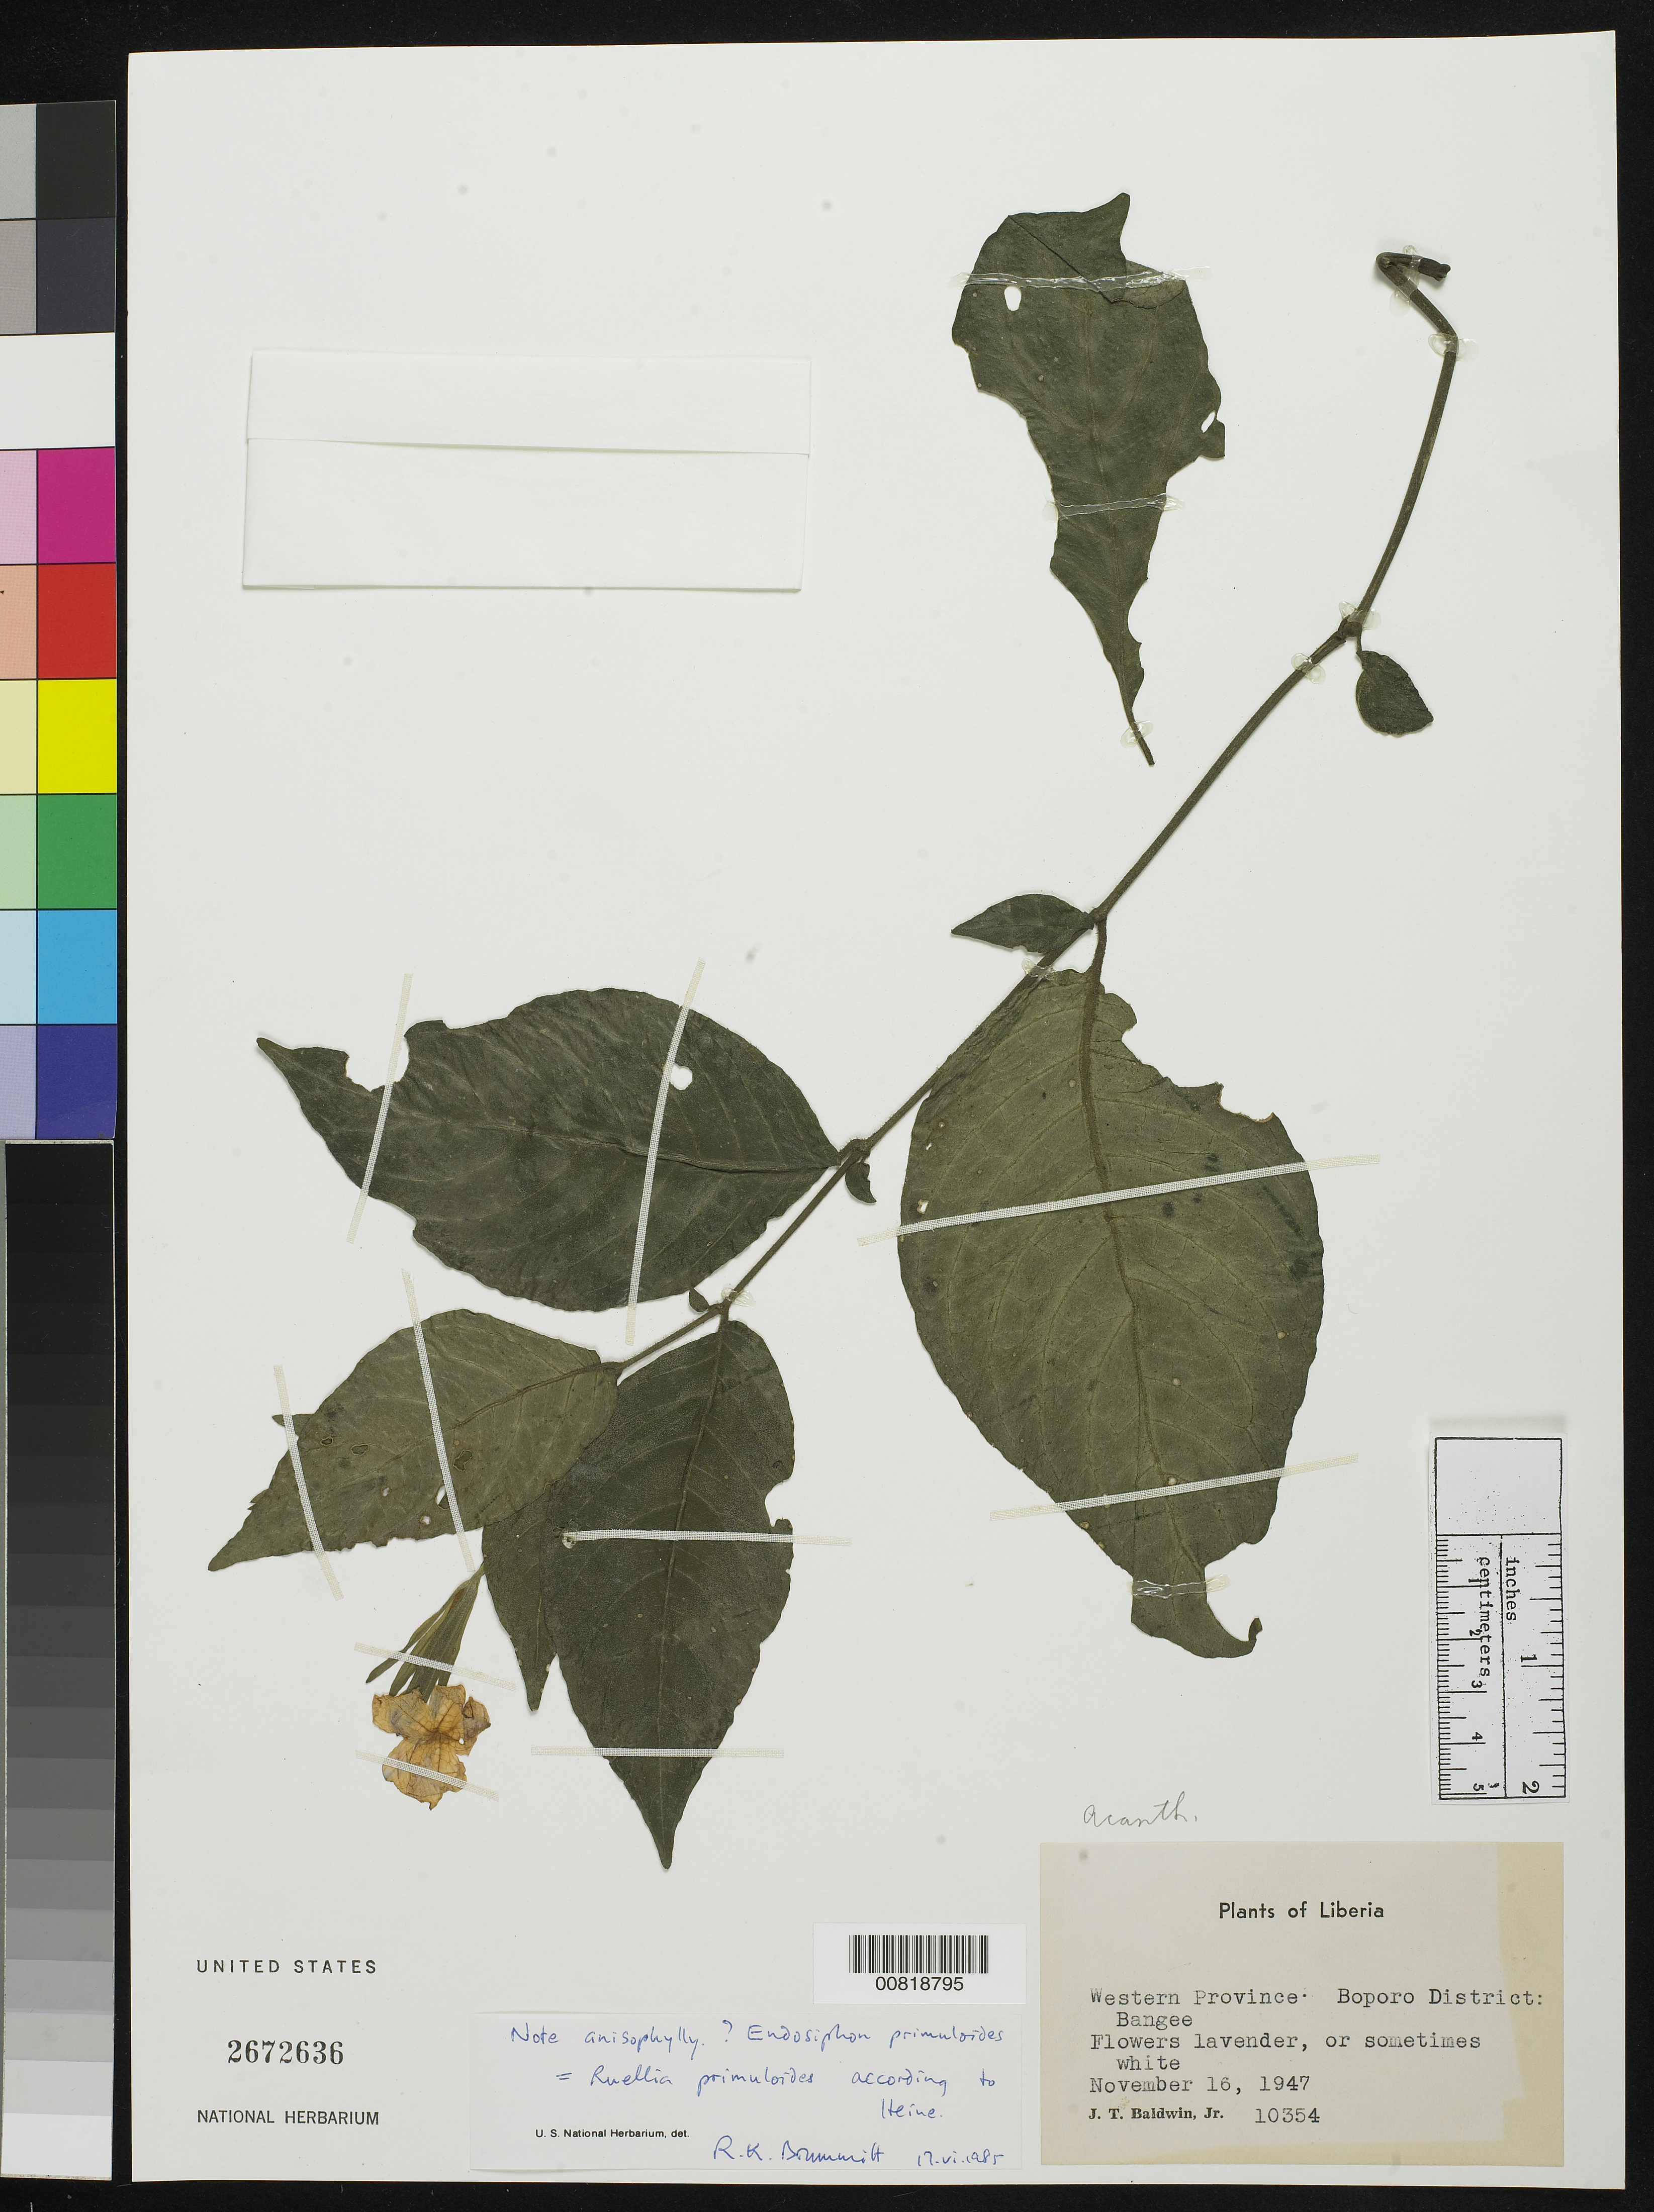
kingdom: Plantae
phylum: Tracheophyta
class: Magnoliopsida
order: Lamiales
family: Acanthaceae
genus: Ruellia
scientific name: Ruellia primuloides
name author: (T. Anderson ex Benth. & Hook. f.) Heine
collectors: J. T. Baldwin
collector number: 10354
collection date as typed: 16 Nov 1947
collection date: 1947-11-16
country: Liberia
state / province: Gbarpolu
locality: Western Province: Boporo District, Bangee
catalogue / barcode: US 2672636